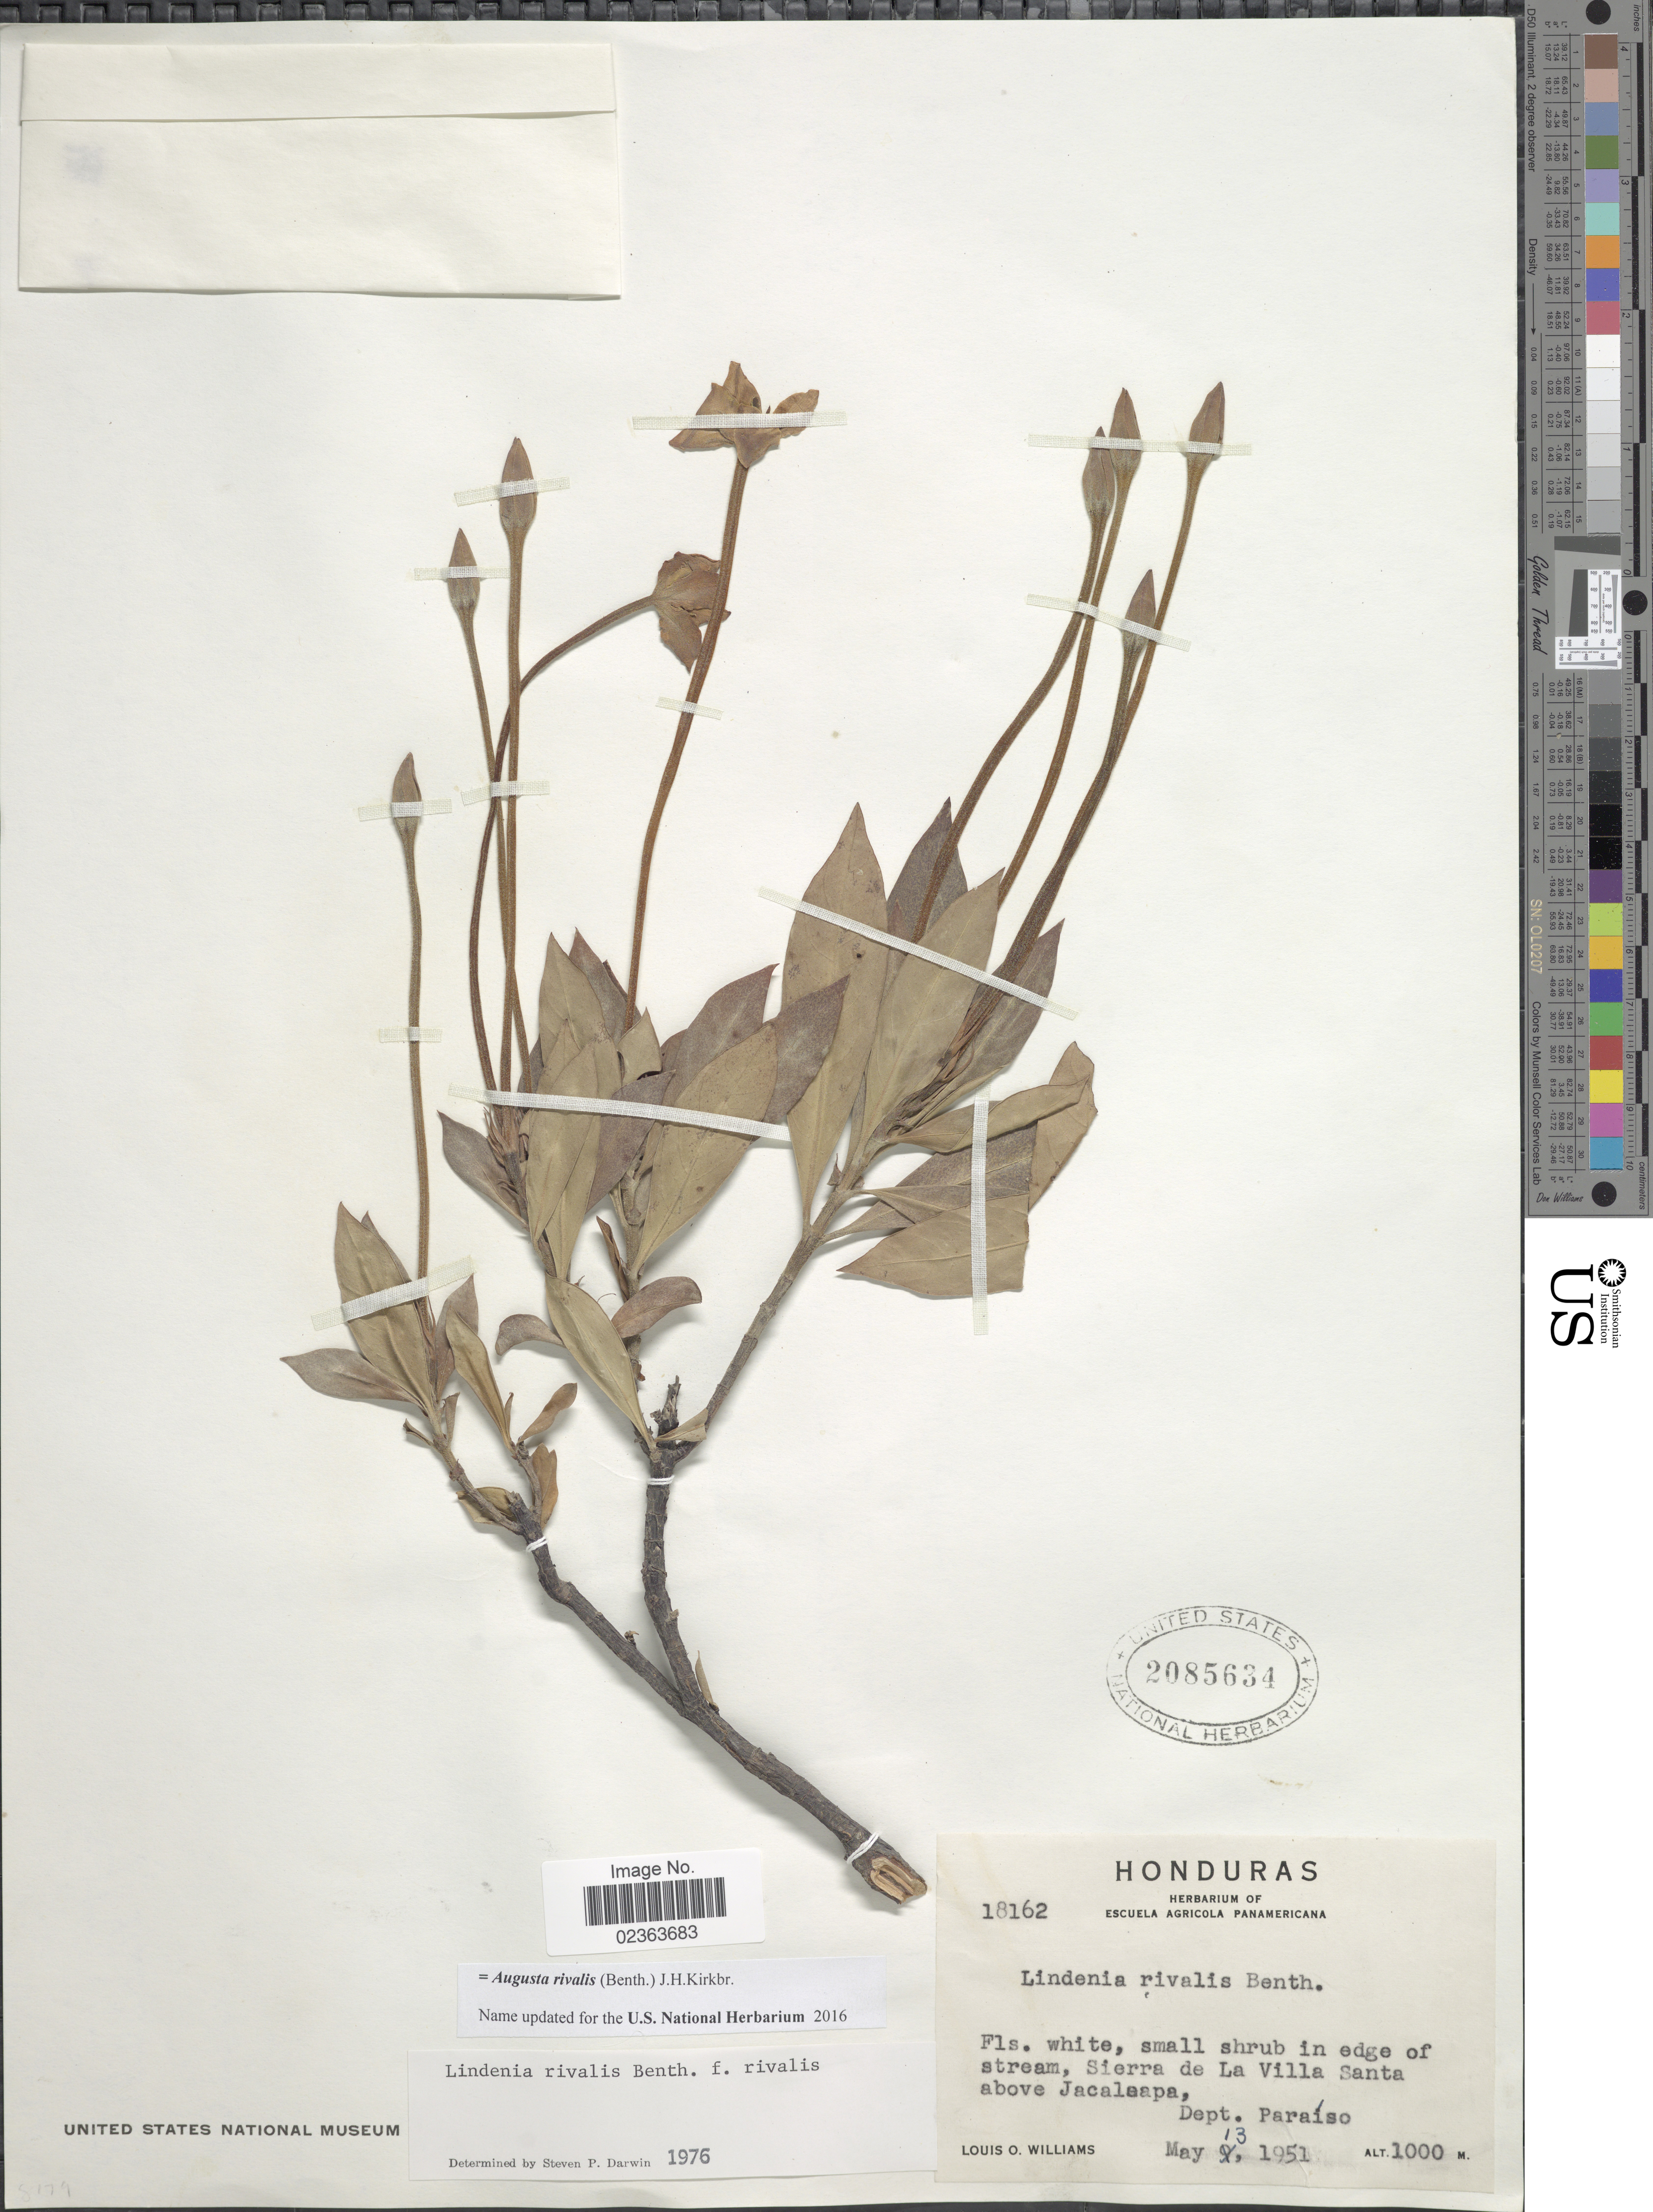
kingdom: Plantae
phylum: Tracheophyta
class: Magnoliopsida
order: Gentianales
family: Rubiaceae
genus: Augusta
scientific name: Augusta rivalis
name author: (Benth.) J.H. Kirkbr.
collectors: L. O. Williams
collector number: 18162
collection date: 1951-05-13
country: Honduras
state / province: El Paraíso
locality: Small shrub in edge of stream, Sierra de La Villa Santa above Jacaleapa, Dept Paraíso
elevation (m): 1000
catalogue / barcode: US 2085634